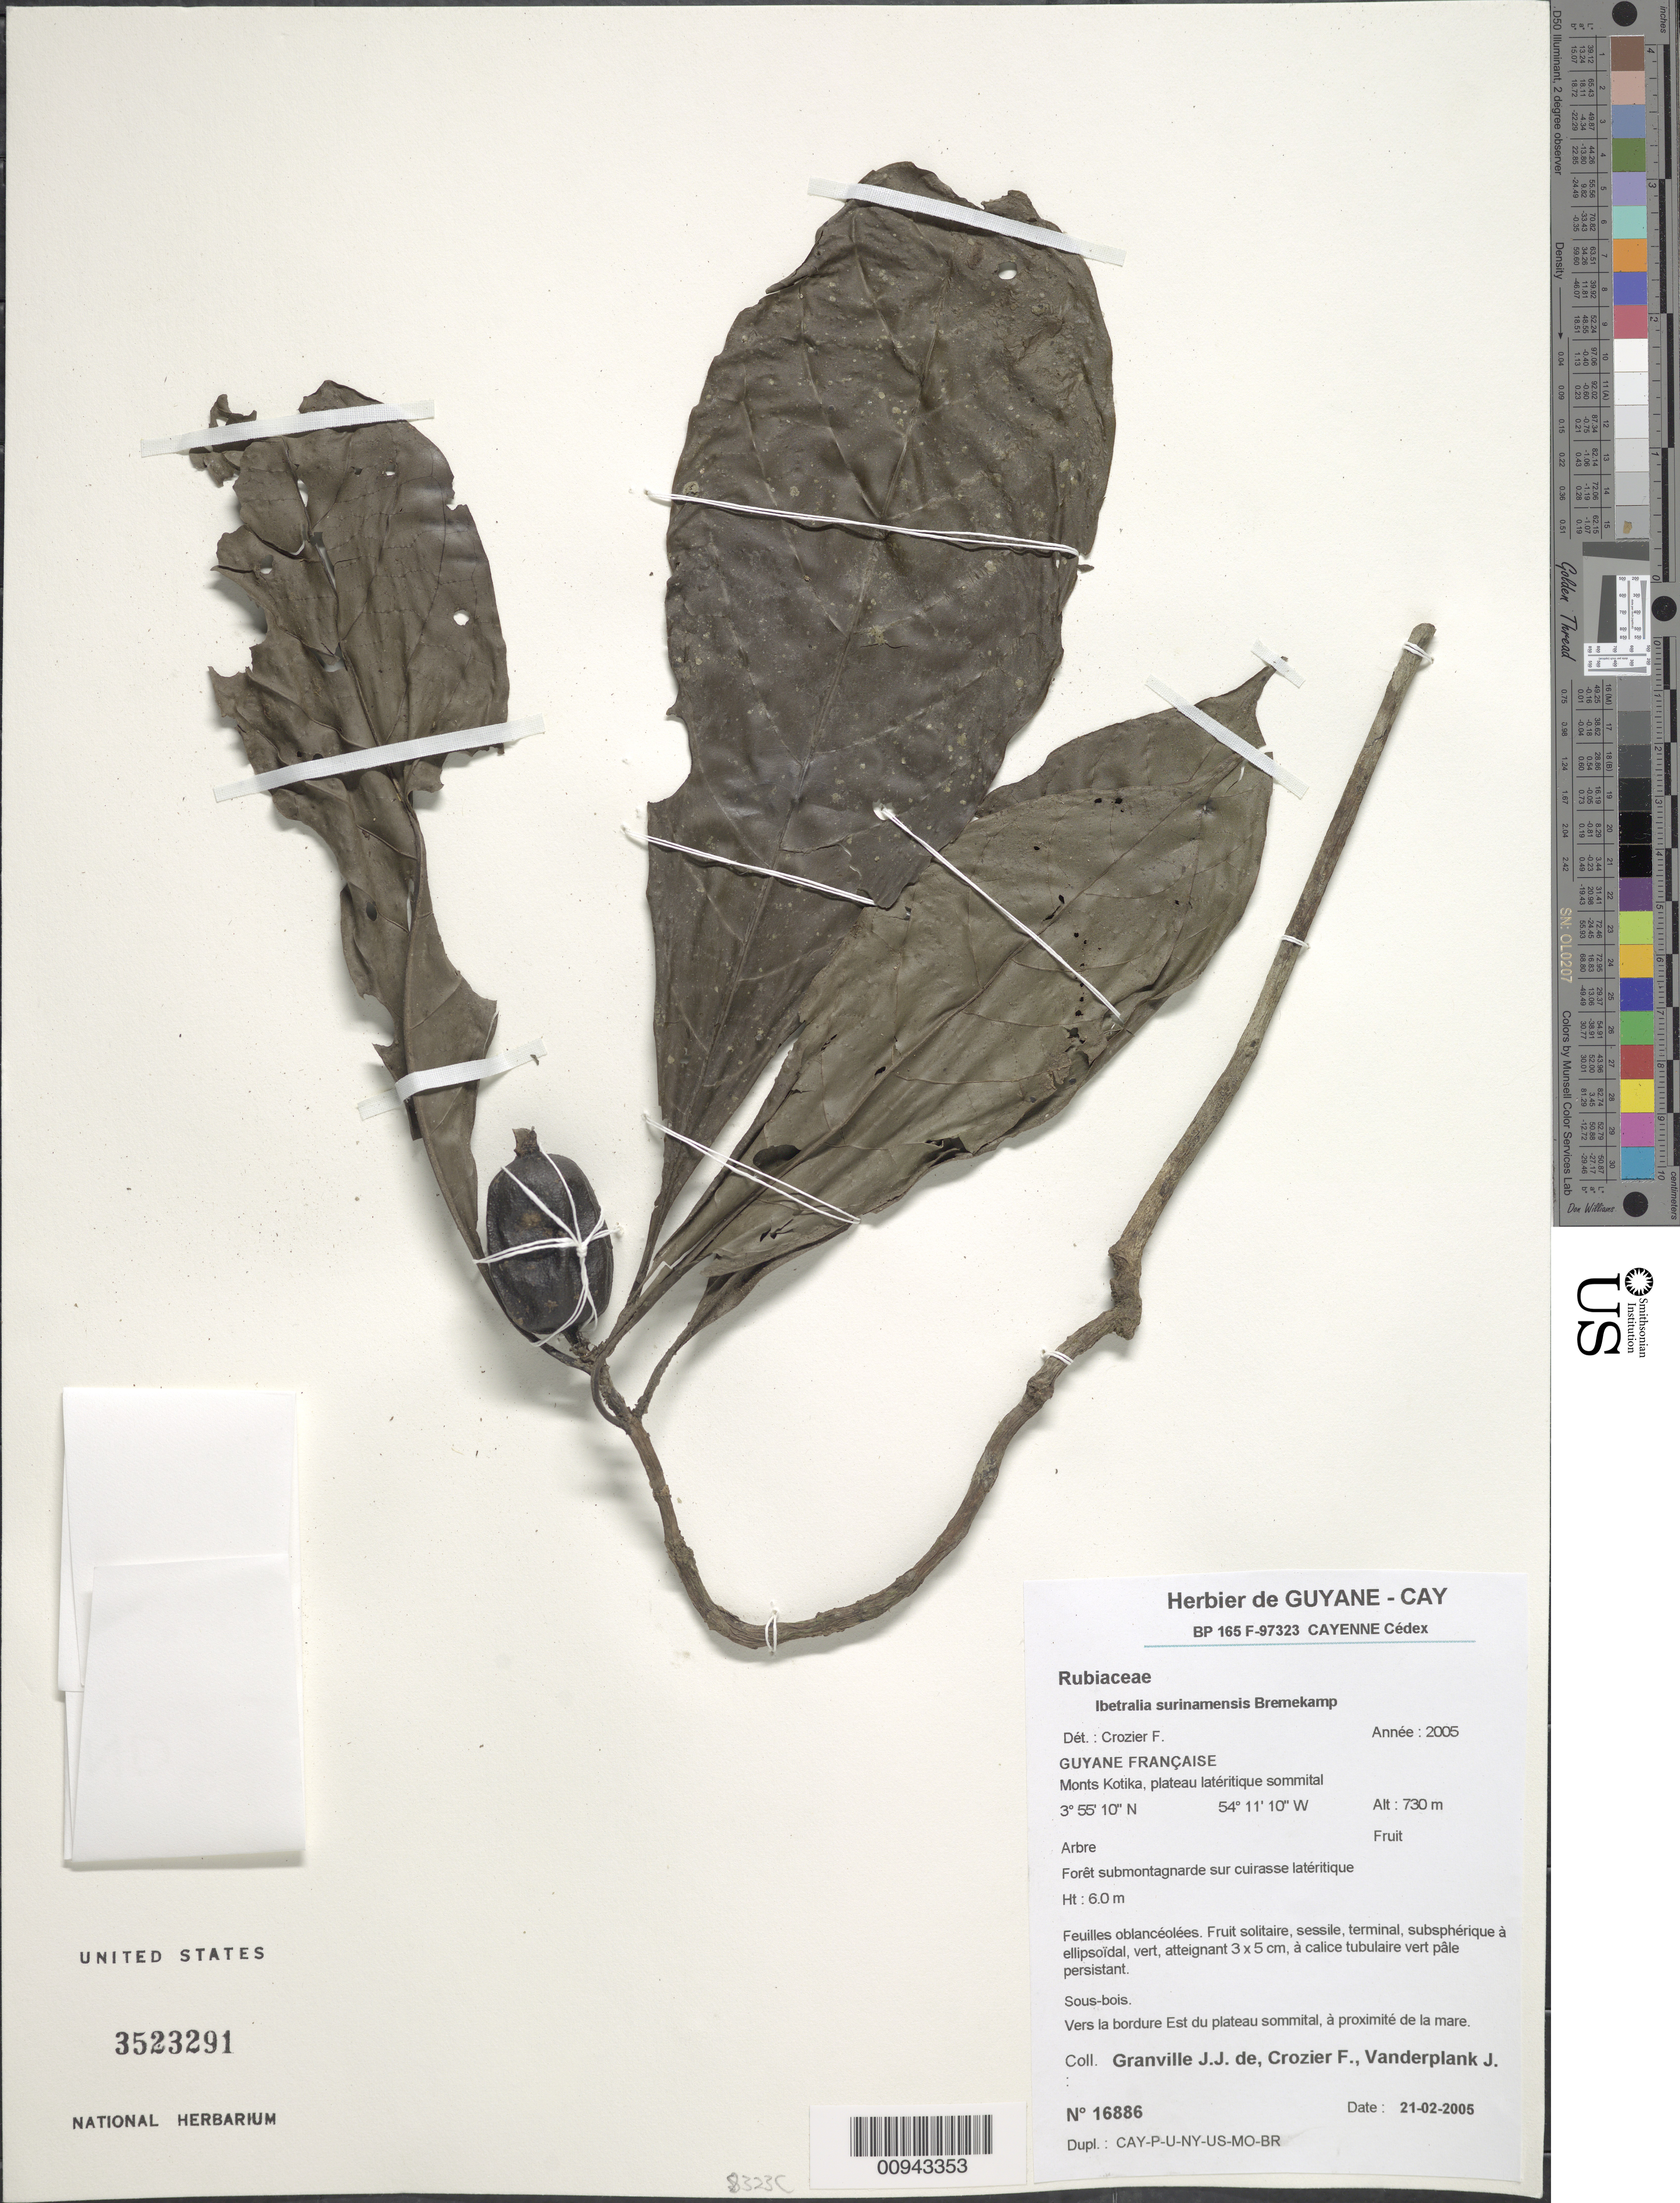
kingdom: Plantae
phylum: Tracheophyta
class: Magnoliopsida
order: Gentianales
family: Rubiaceae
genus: Ibetralia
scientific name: Ibetralia surinamensis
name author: Bremek.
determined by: Crozier, F.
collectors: J.-J. de Granville, F. Crozier & J. Vanderplank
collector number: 16886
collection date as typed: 21-Feb-05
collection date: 2005-02-21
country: French Guiana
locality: Monts Kotika, vers la bordure Est du plateau sommital, a proximite de la mare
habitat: Foret submontagnarde sur cuirasse lateritique. Sous-bois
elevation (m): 730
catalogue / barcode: US 3523291